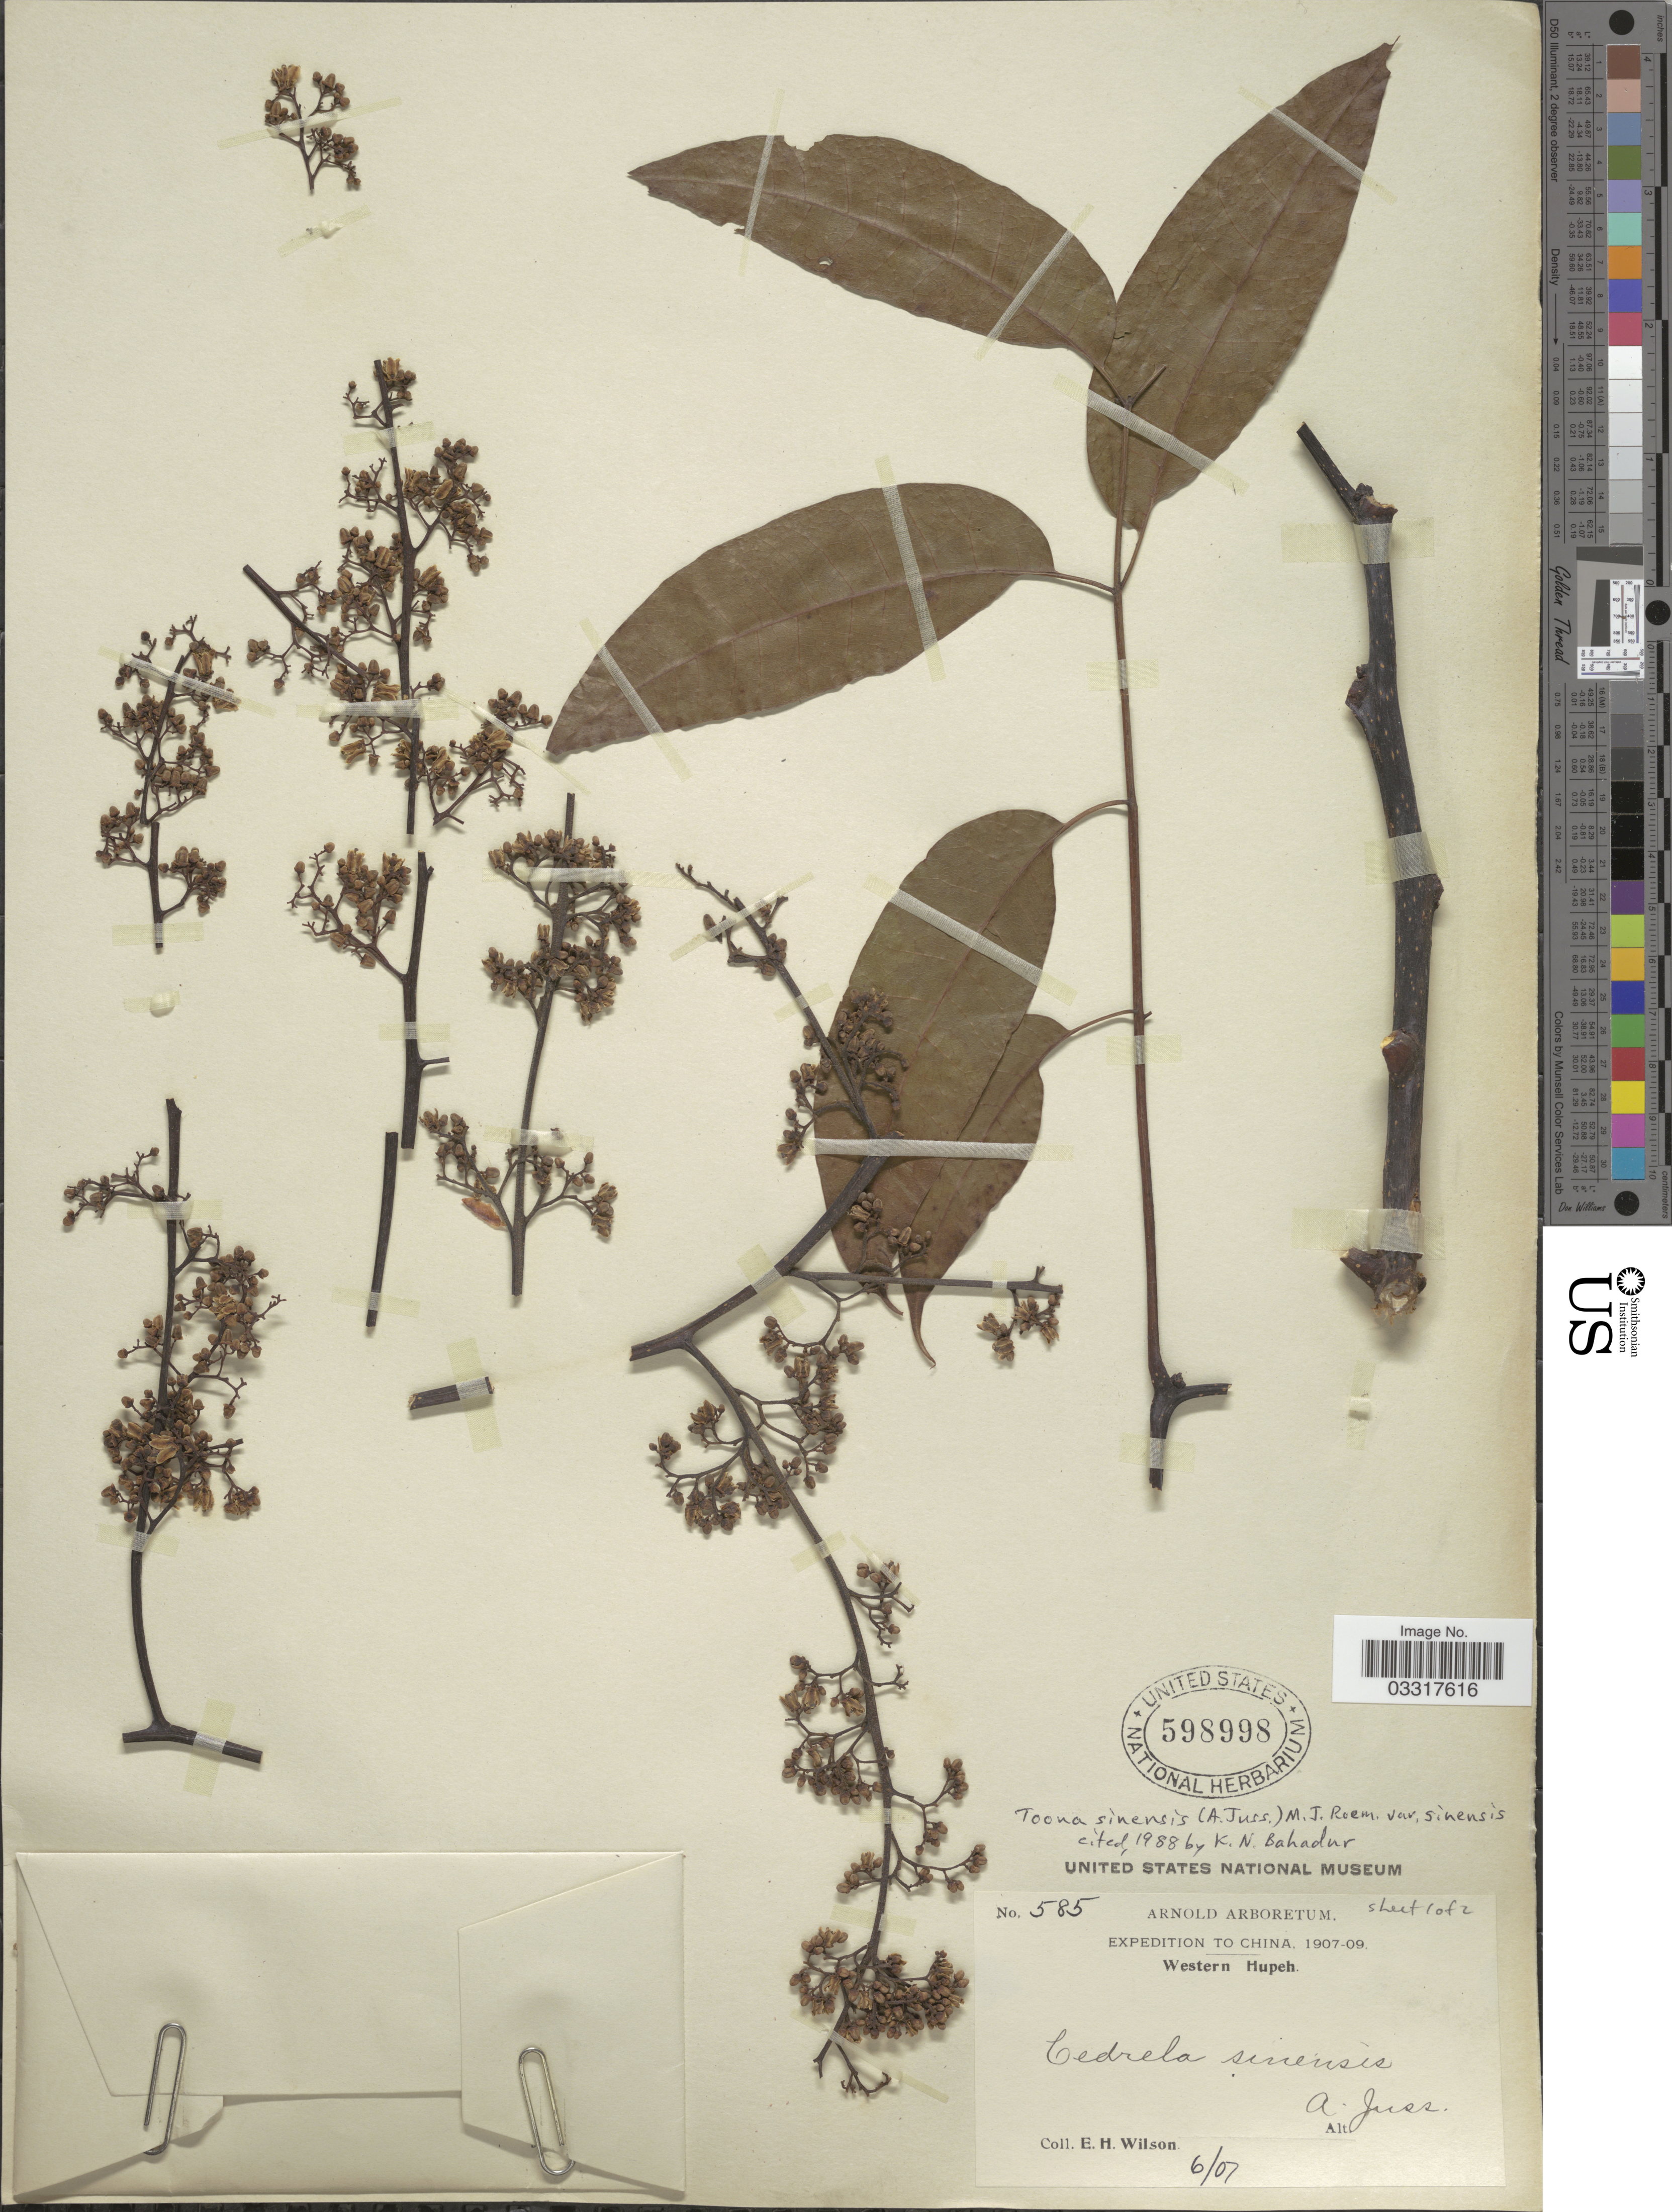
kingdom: Plantae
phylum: Tracheophyta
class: Magnoliopsida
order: Sapindales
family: Meliaceae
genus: Toona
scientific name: Toona sinensis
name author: (A. Juss.) M. Roem.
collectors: E. Wilson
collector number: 585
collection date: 1907-06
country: China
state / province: Hubei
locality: Western Hupeh.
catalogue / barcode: US 598998